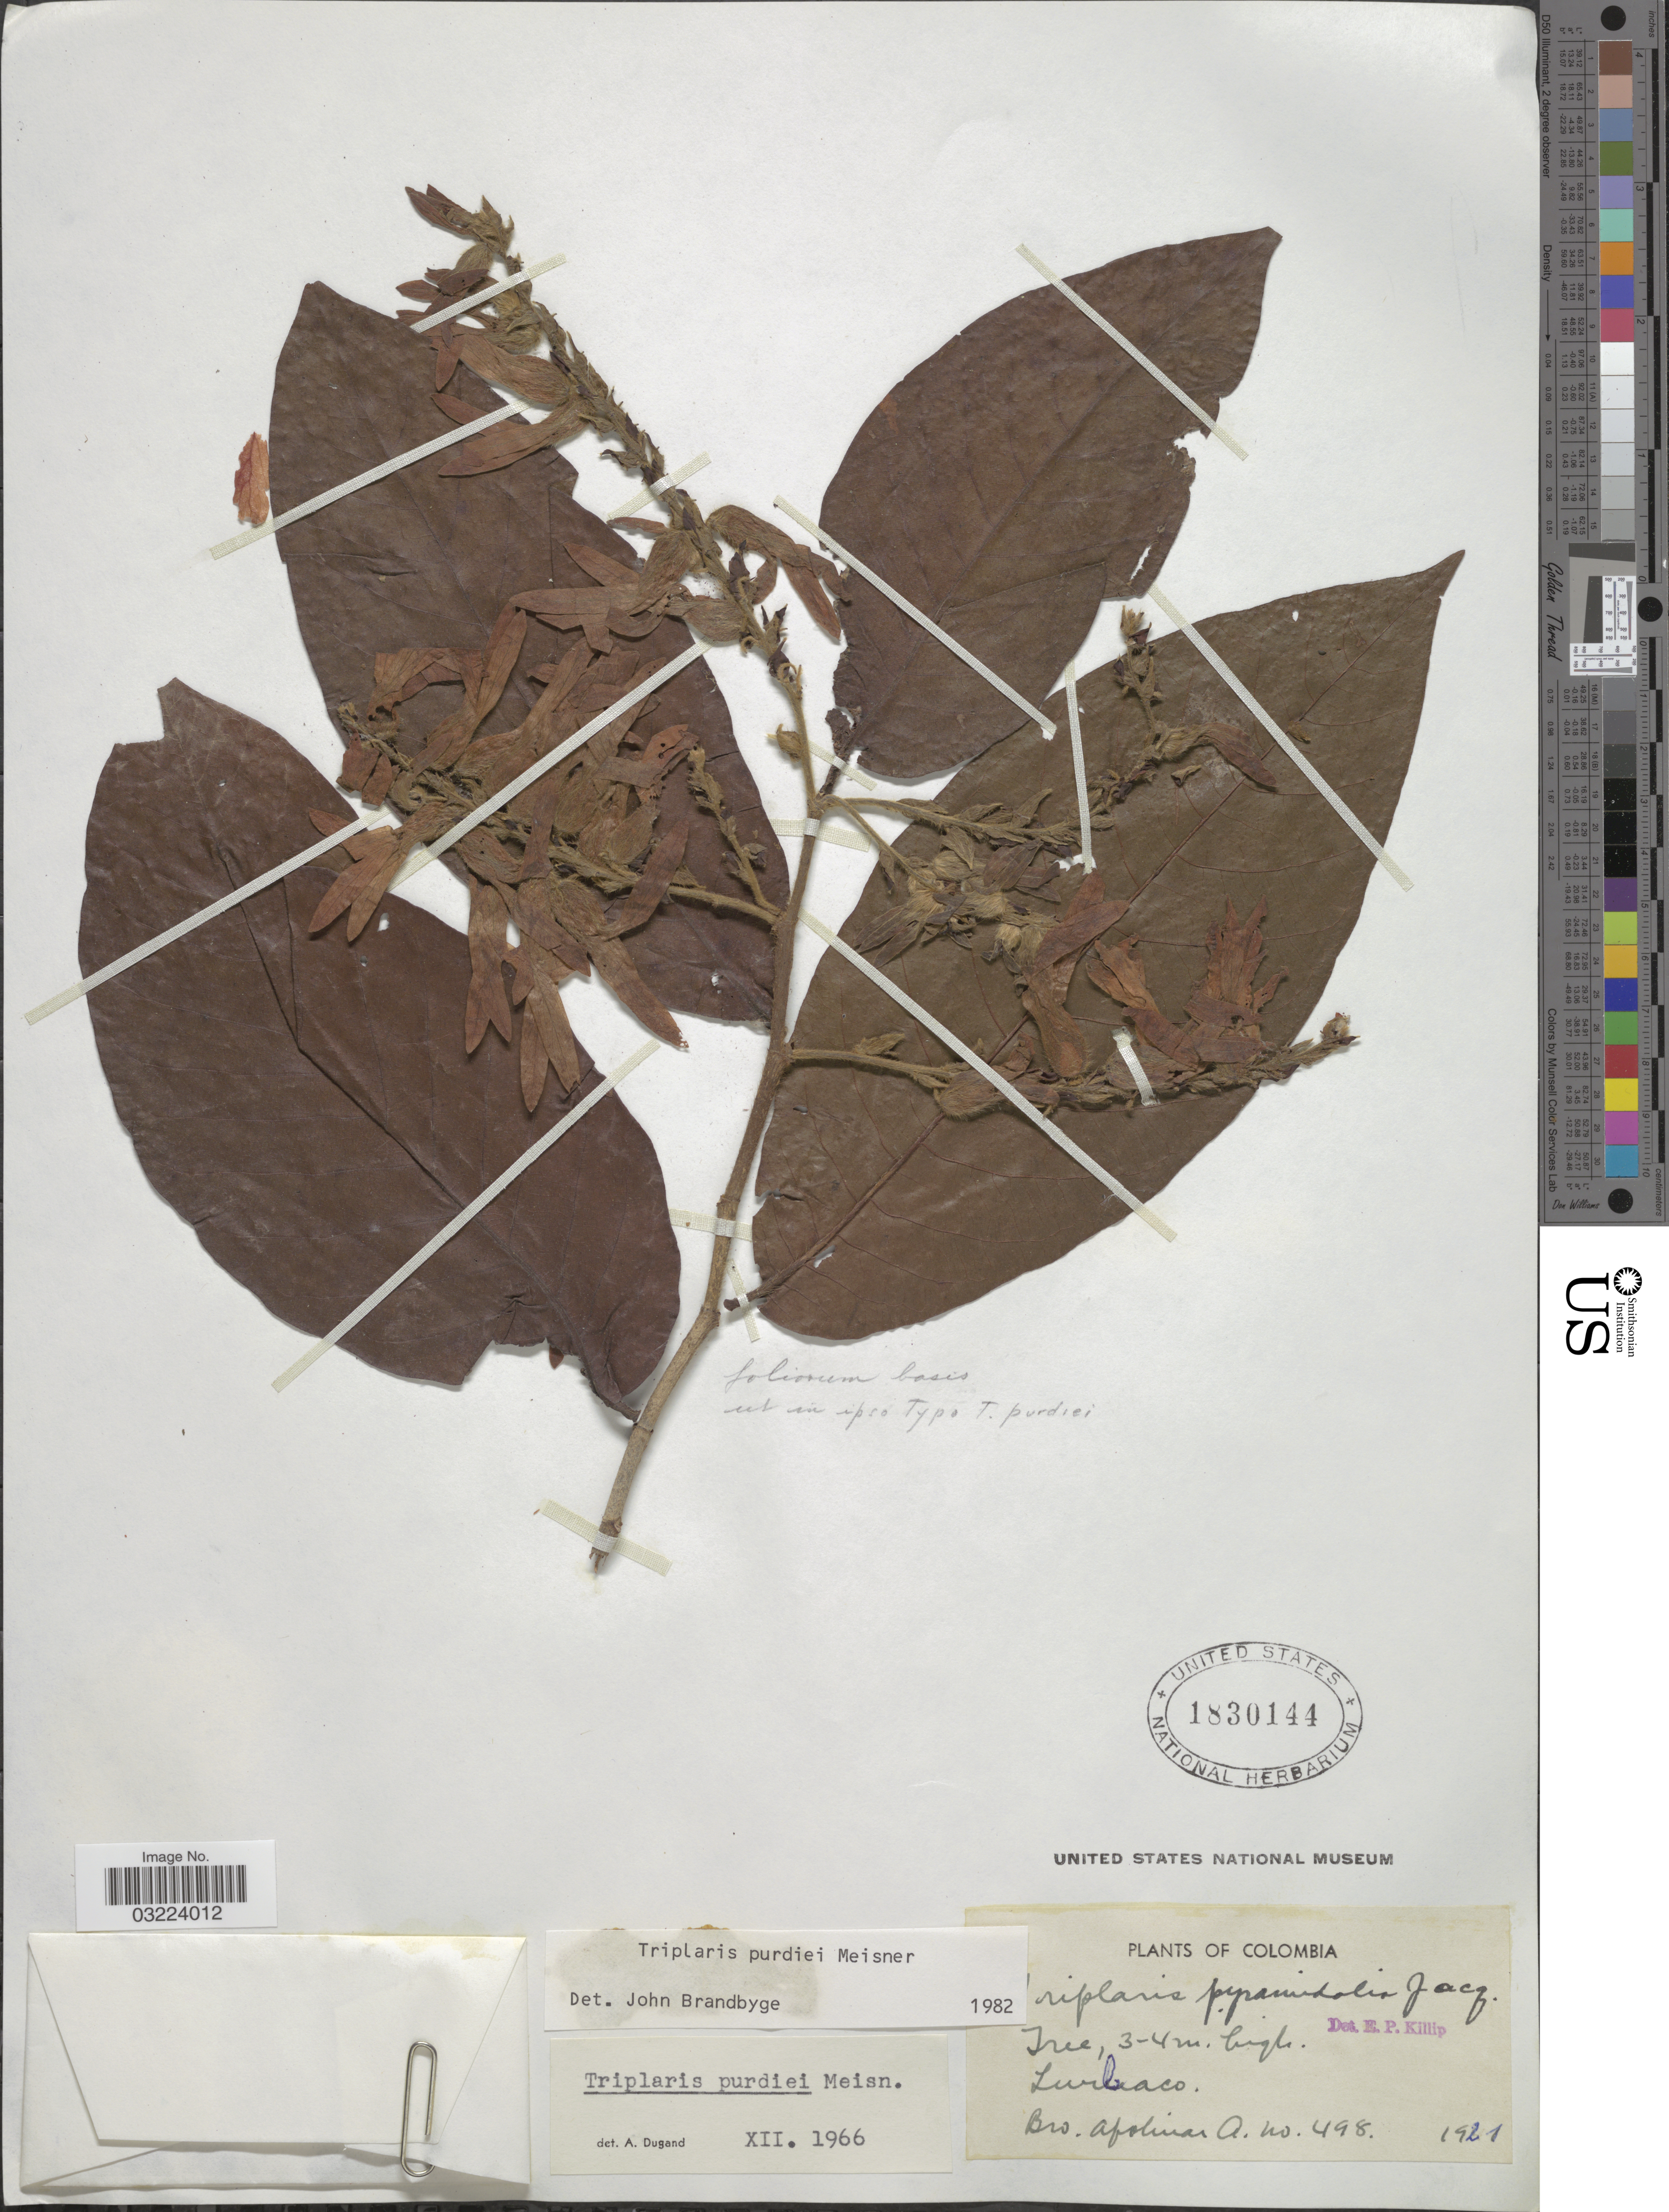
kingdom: Plantae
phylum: Tracheophyta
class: Magnoliopsida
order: Caryophyllales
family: Polygonaceae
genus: Triplaris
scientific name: Triplaris purdiei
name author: Meisn.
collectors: Bro. Apolinar A.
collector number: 498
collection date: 1921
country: Colombia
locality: Turbaco.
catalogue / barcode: US 1830144